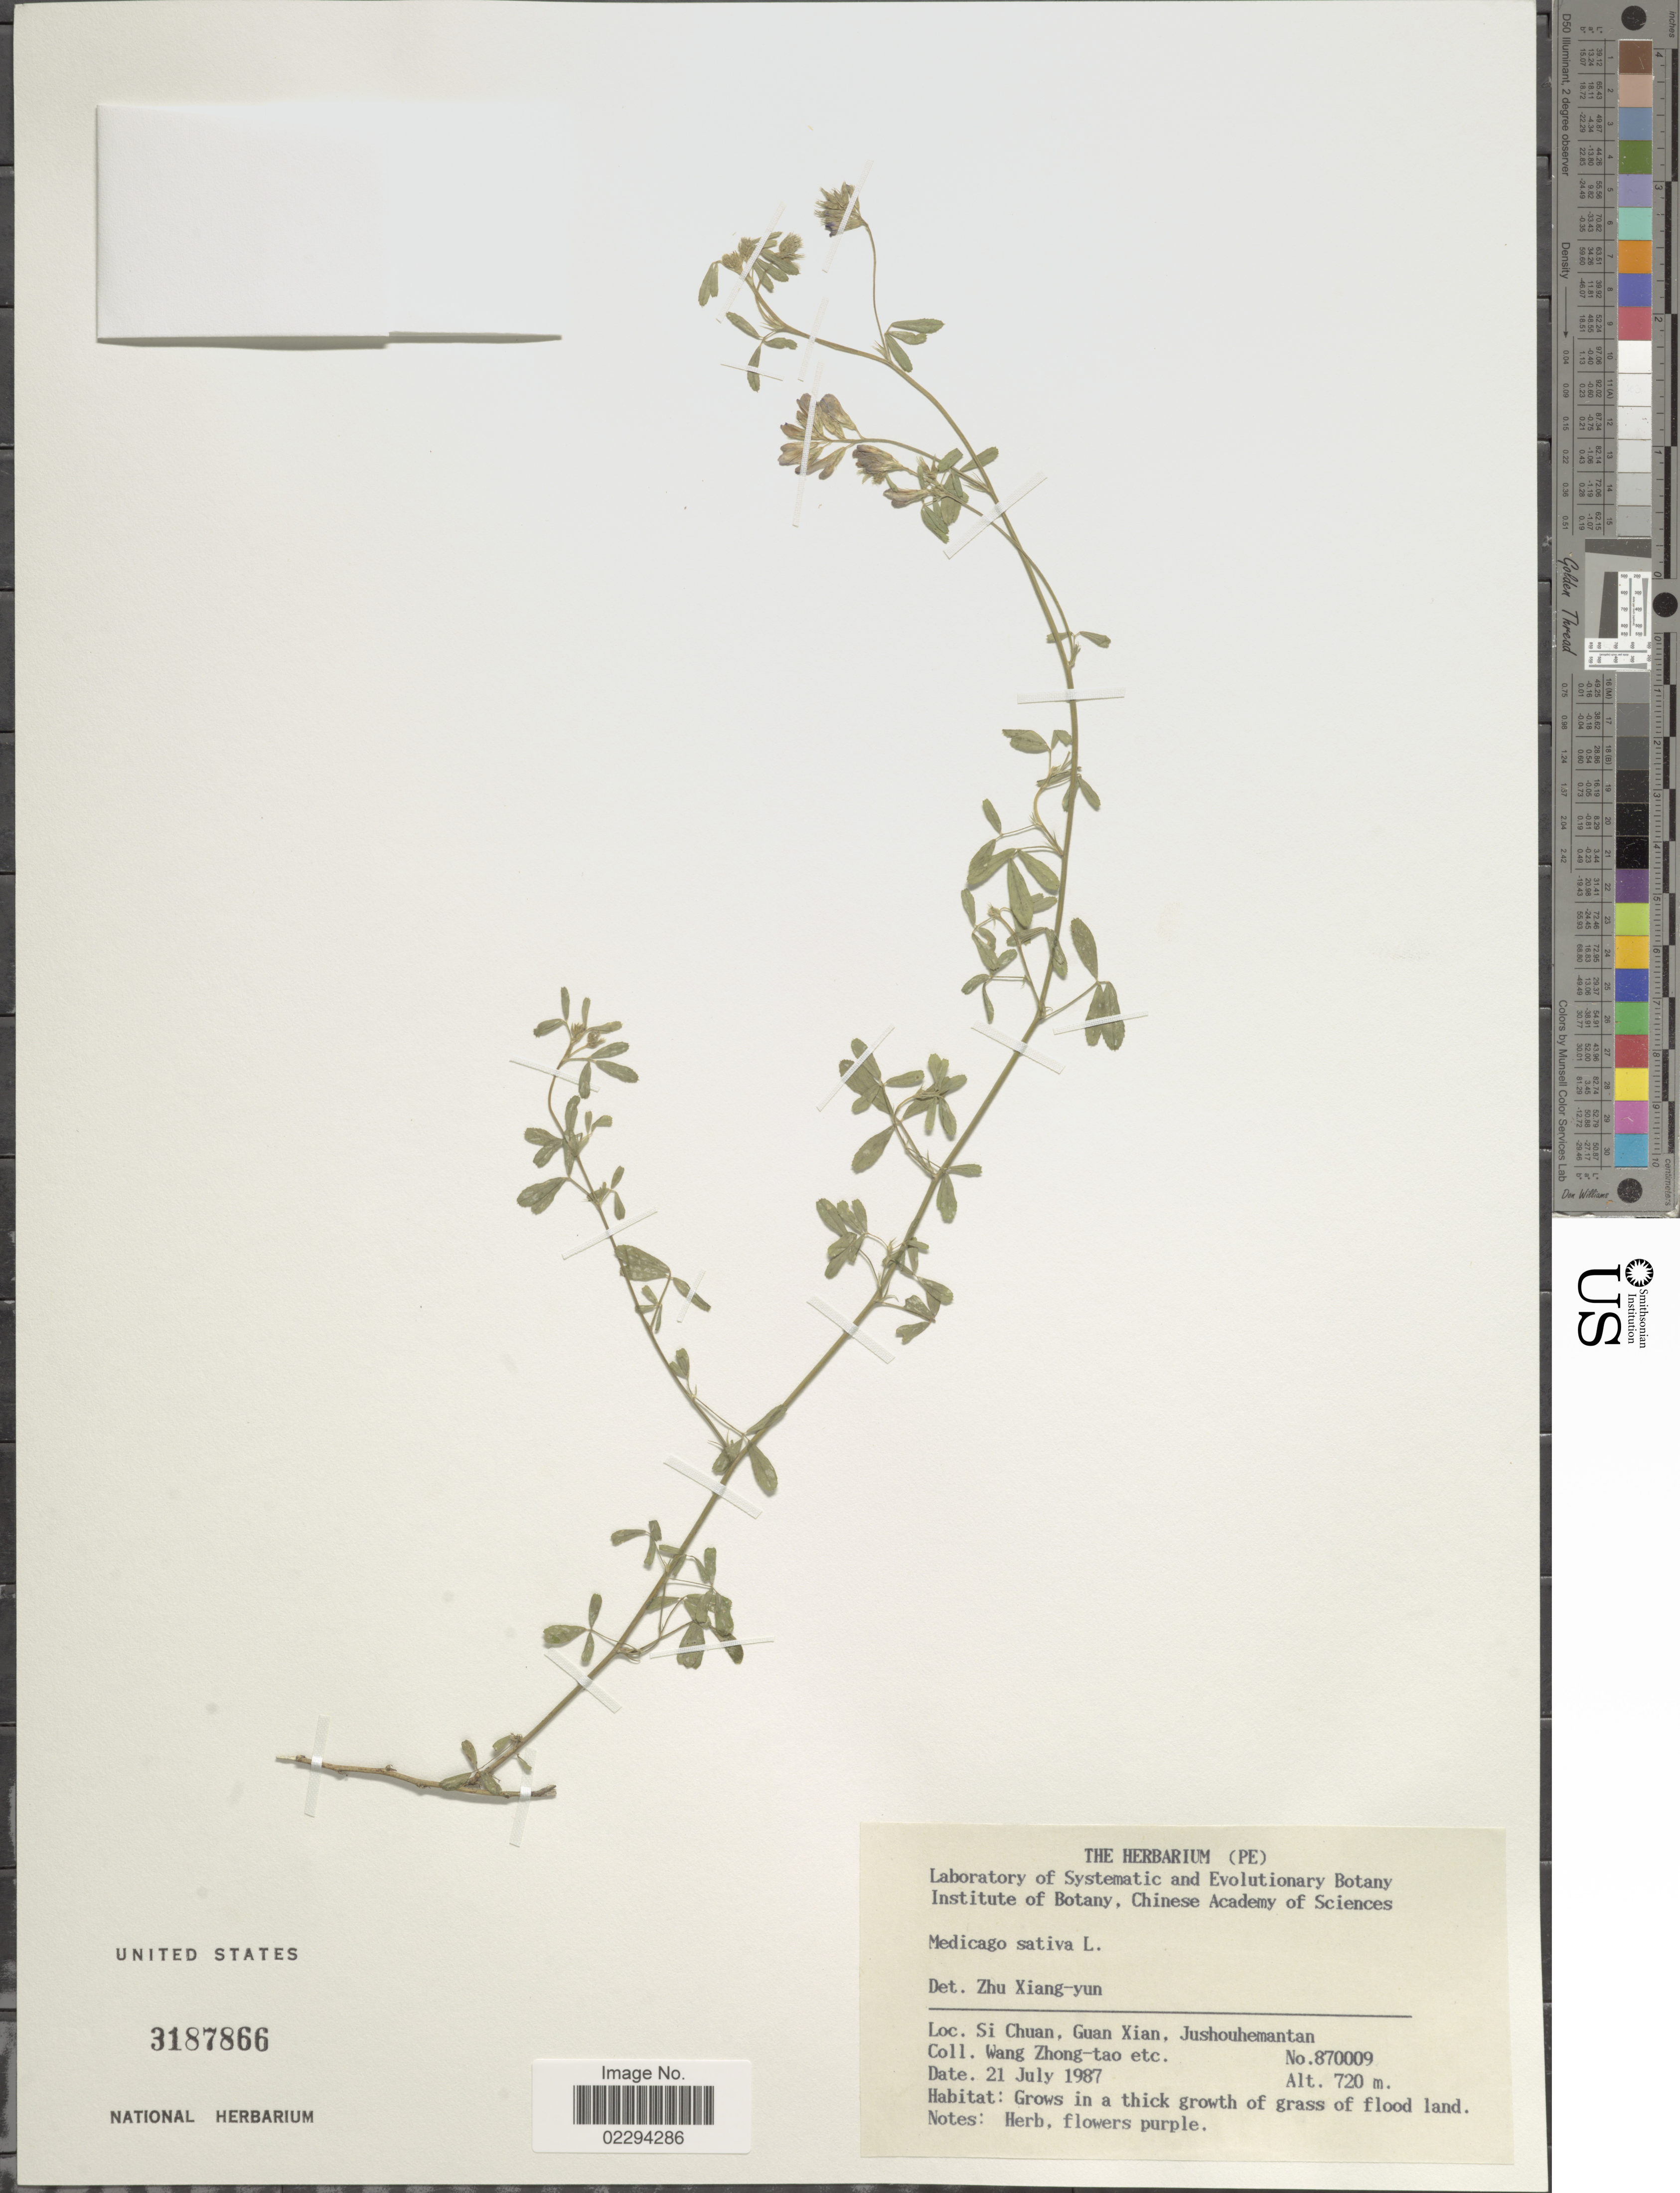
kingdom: Plantae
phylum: Tracheophyta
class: Magnoliopsida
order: Fabales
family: Fabaceae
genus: Medicago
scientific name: Medicago sativa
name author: L.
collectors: W. Zhong-Tao & et al.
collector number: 870009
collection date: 1987-07-21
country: China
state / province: Sichuan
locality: Guan Xian, Jushouhemantan.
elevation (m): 720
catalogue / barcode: US 3187866